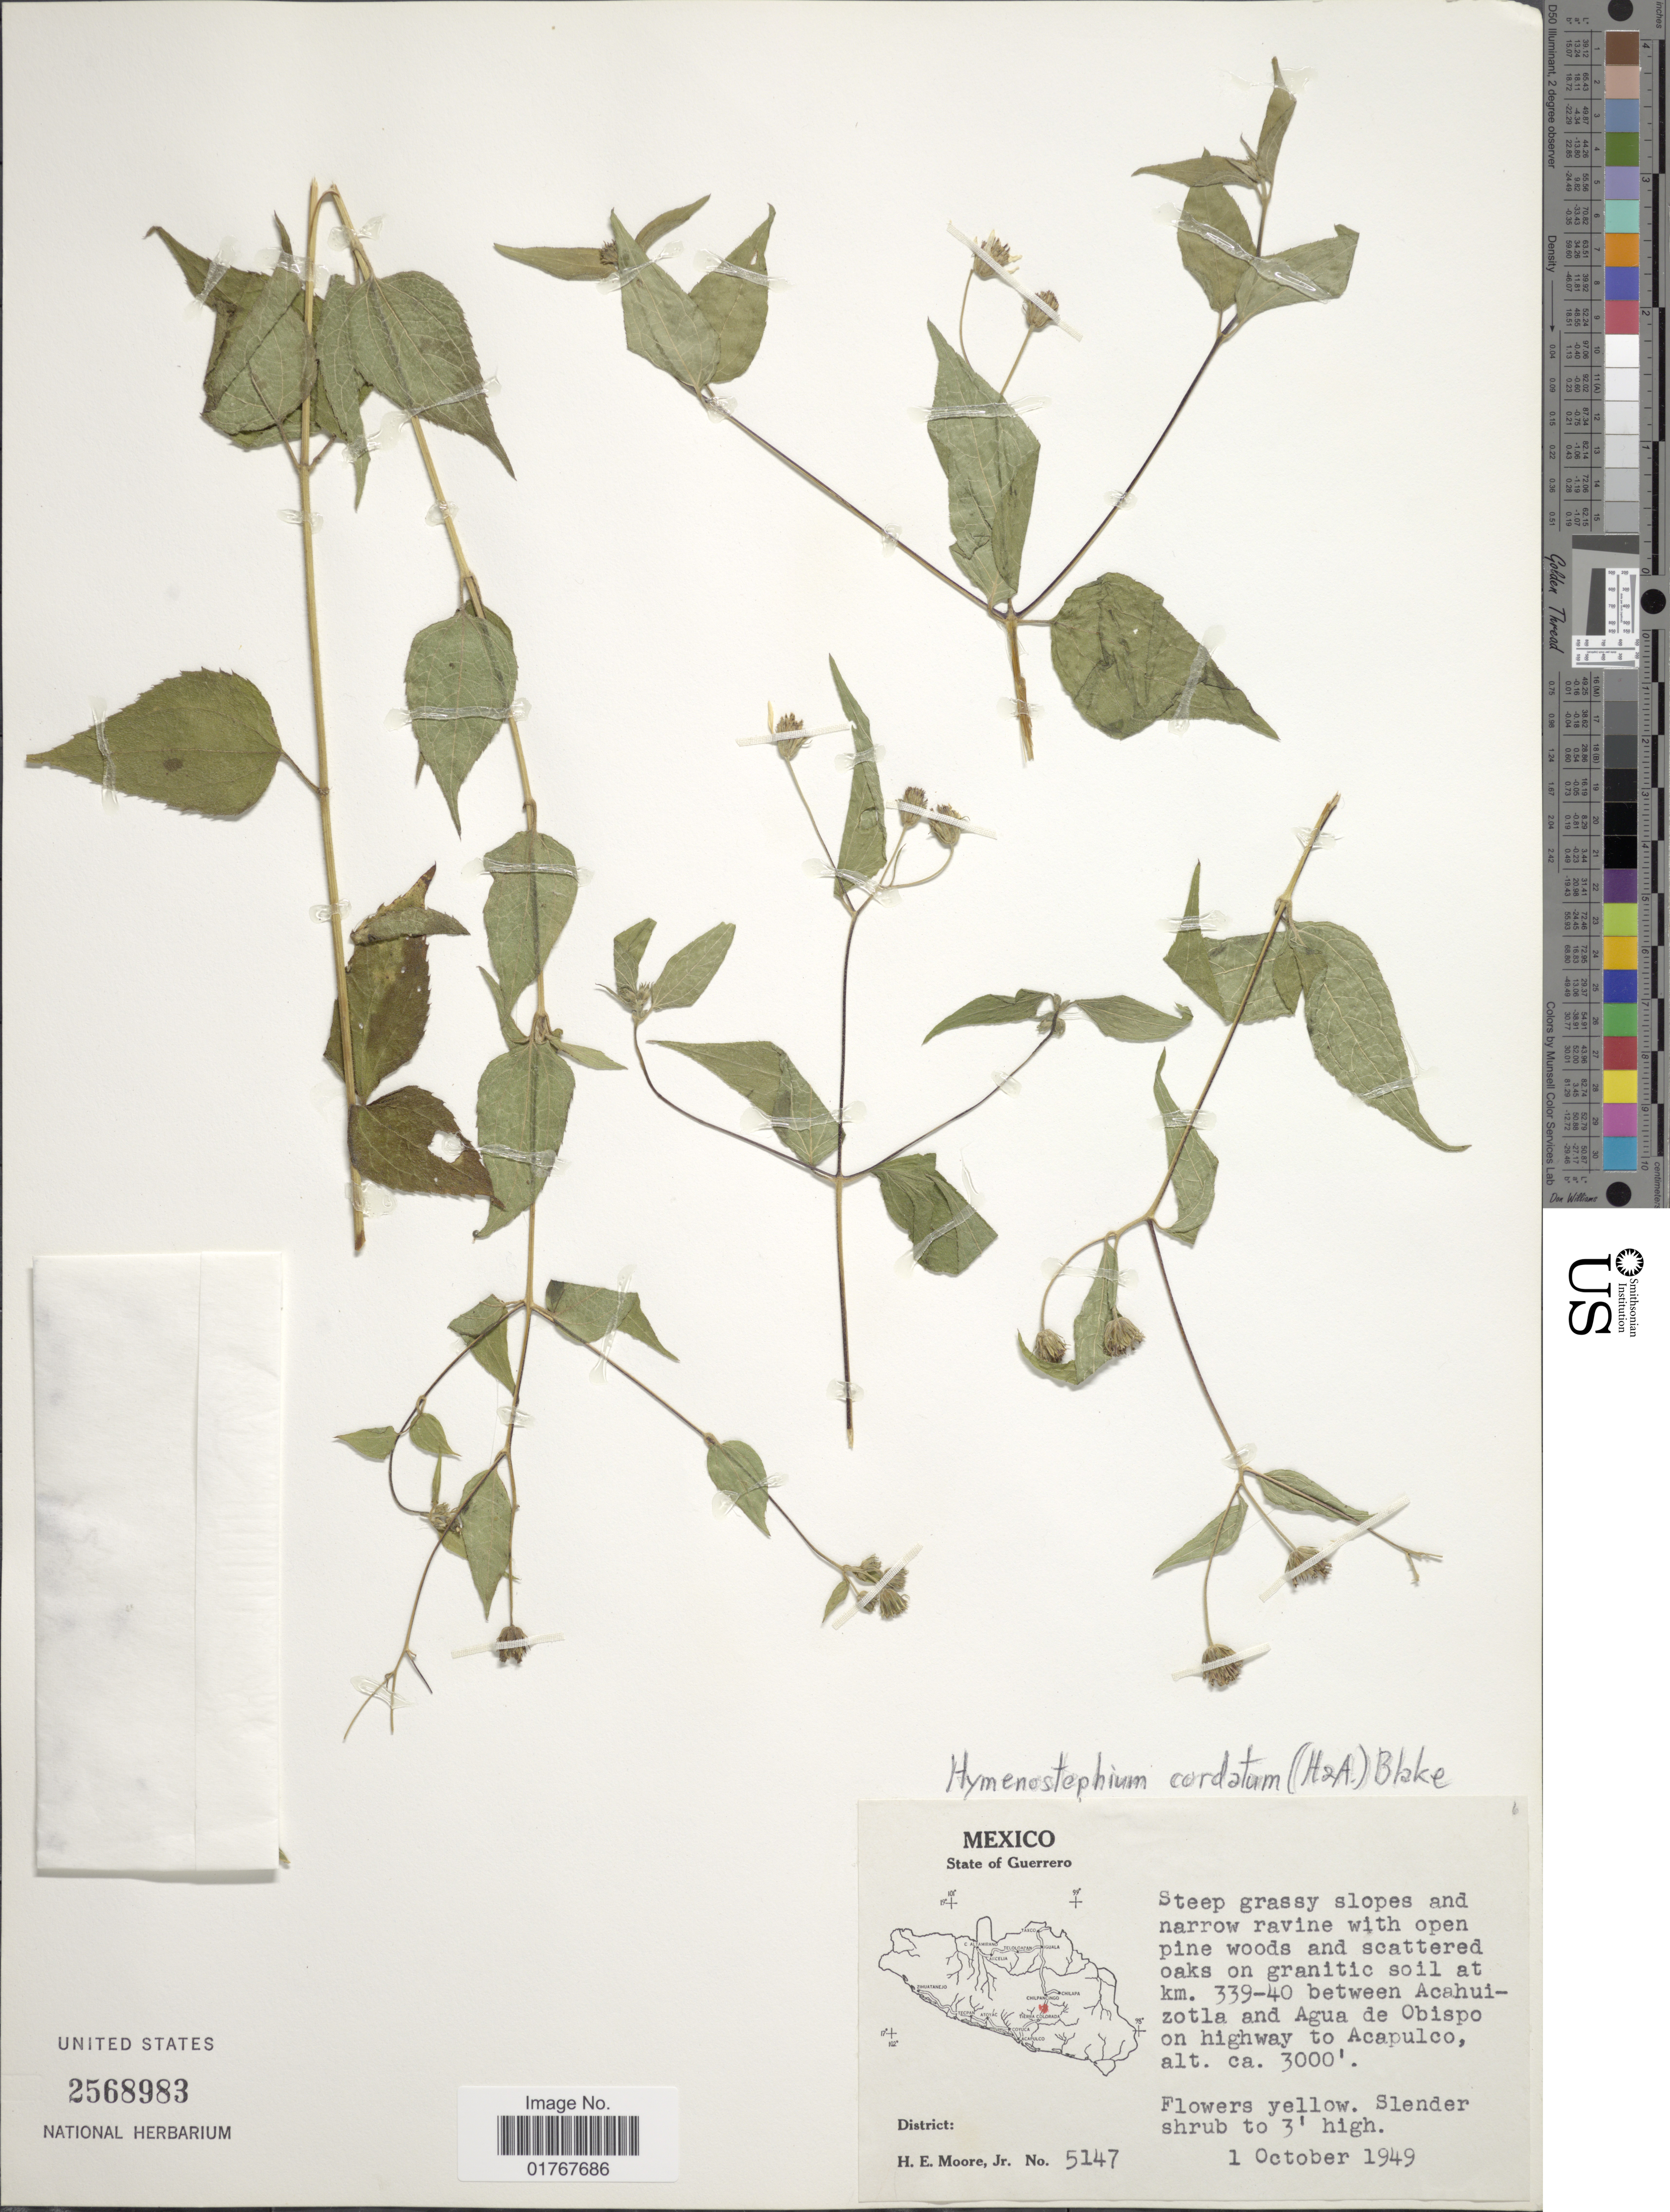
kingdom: Plantae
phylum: Tracheophyta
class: Magnoliopsida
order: Asterales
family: Asteraceae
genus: Viguiera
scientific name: Viguiera cordata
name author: (Hook. & Arn.) D'Arcy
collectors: H. Moore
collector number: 5147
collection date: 1949-10-01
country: Mexico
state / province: Guerrero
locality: Steep grassy slopes and narrow ravine with open pine woods and scattered oaks on granitic soil at km. 339-40 between Acahuizotla and Agua de Obispo on highway to Acapulco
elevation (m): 914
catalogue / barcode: US 2568983